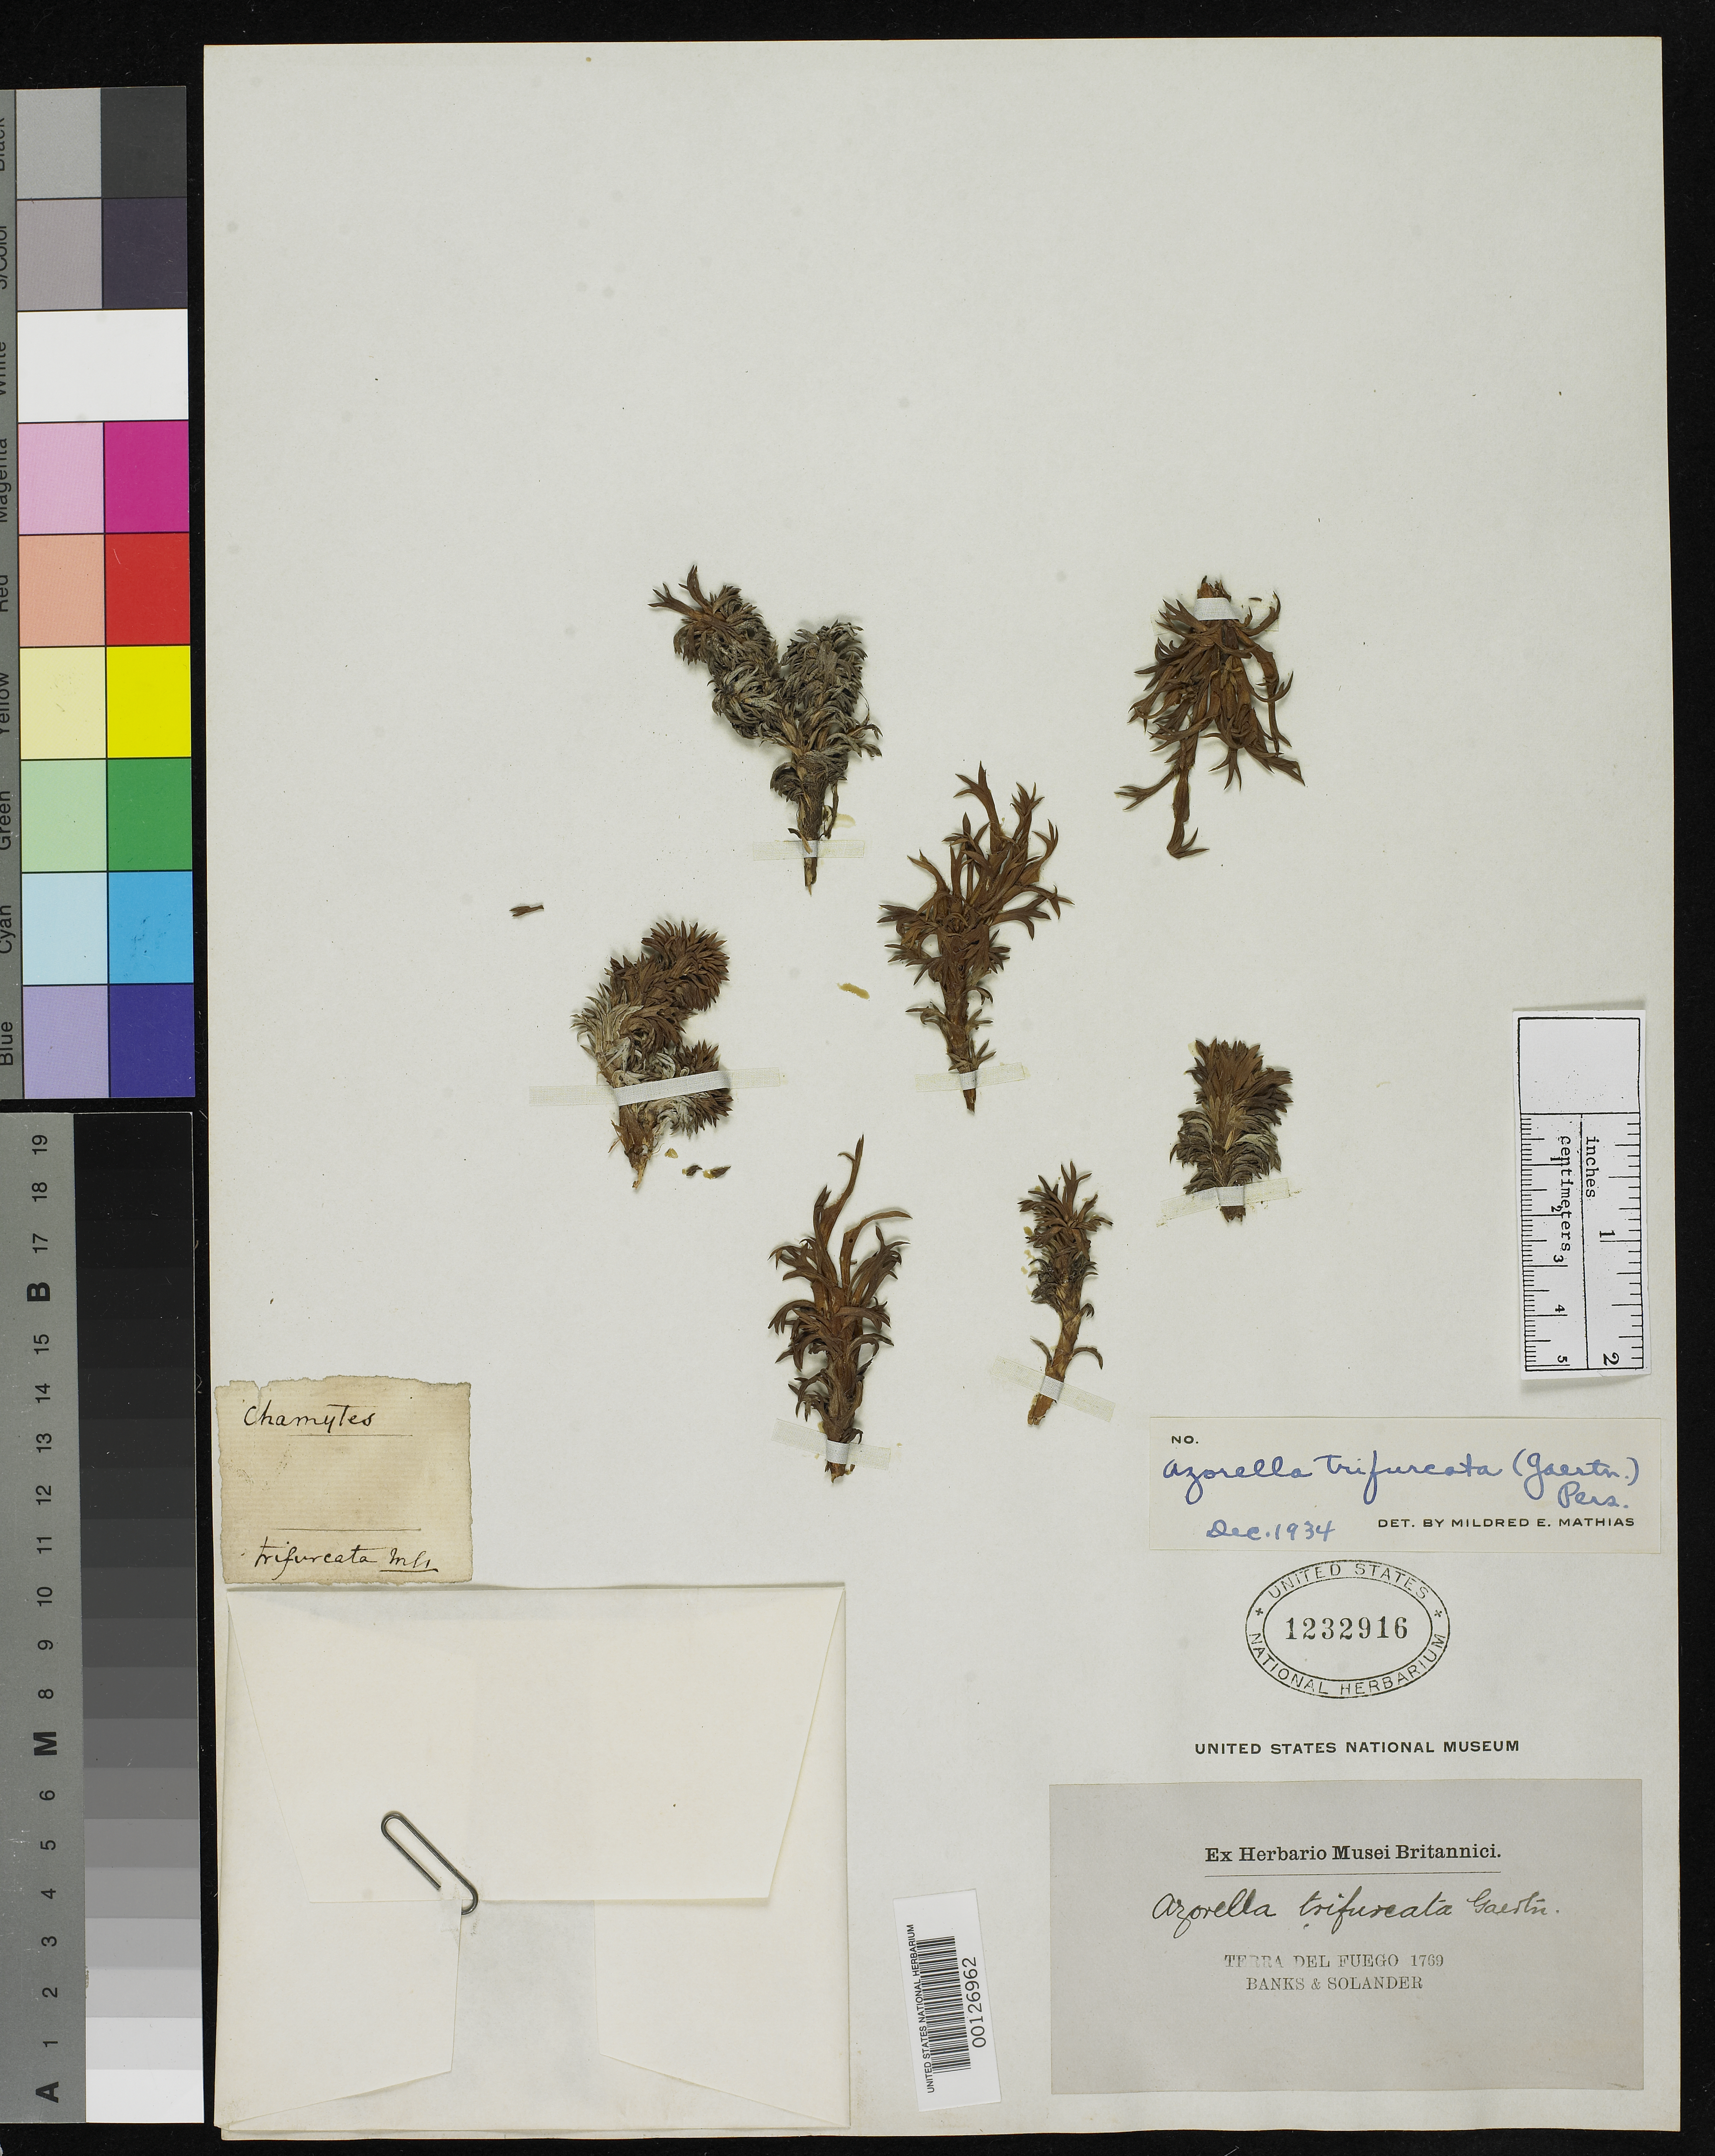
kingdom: Plantae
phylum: Tracheophyta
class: Magnoliopsida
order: Apiales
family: Apiaceae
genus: Chamitis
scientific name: Chamitis trifurcata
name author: Gaertn.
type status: Type Collection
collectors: J. Banks & D. C. Solander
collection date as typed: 1769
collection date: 1769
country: Argentina / Chile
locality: Tierra del Fuego.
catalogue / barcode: US 1232916